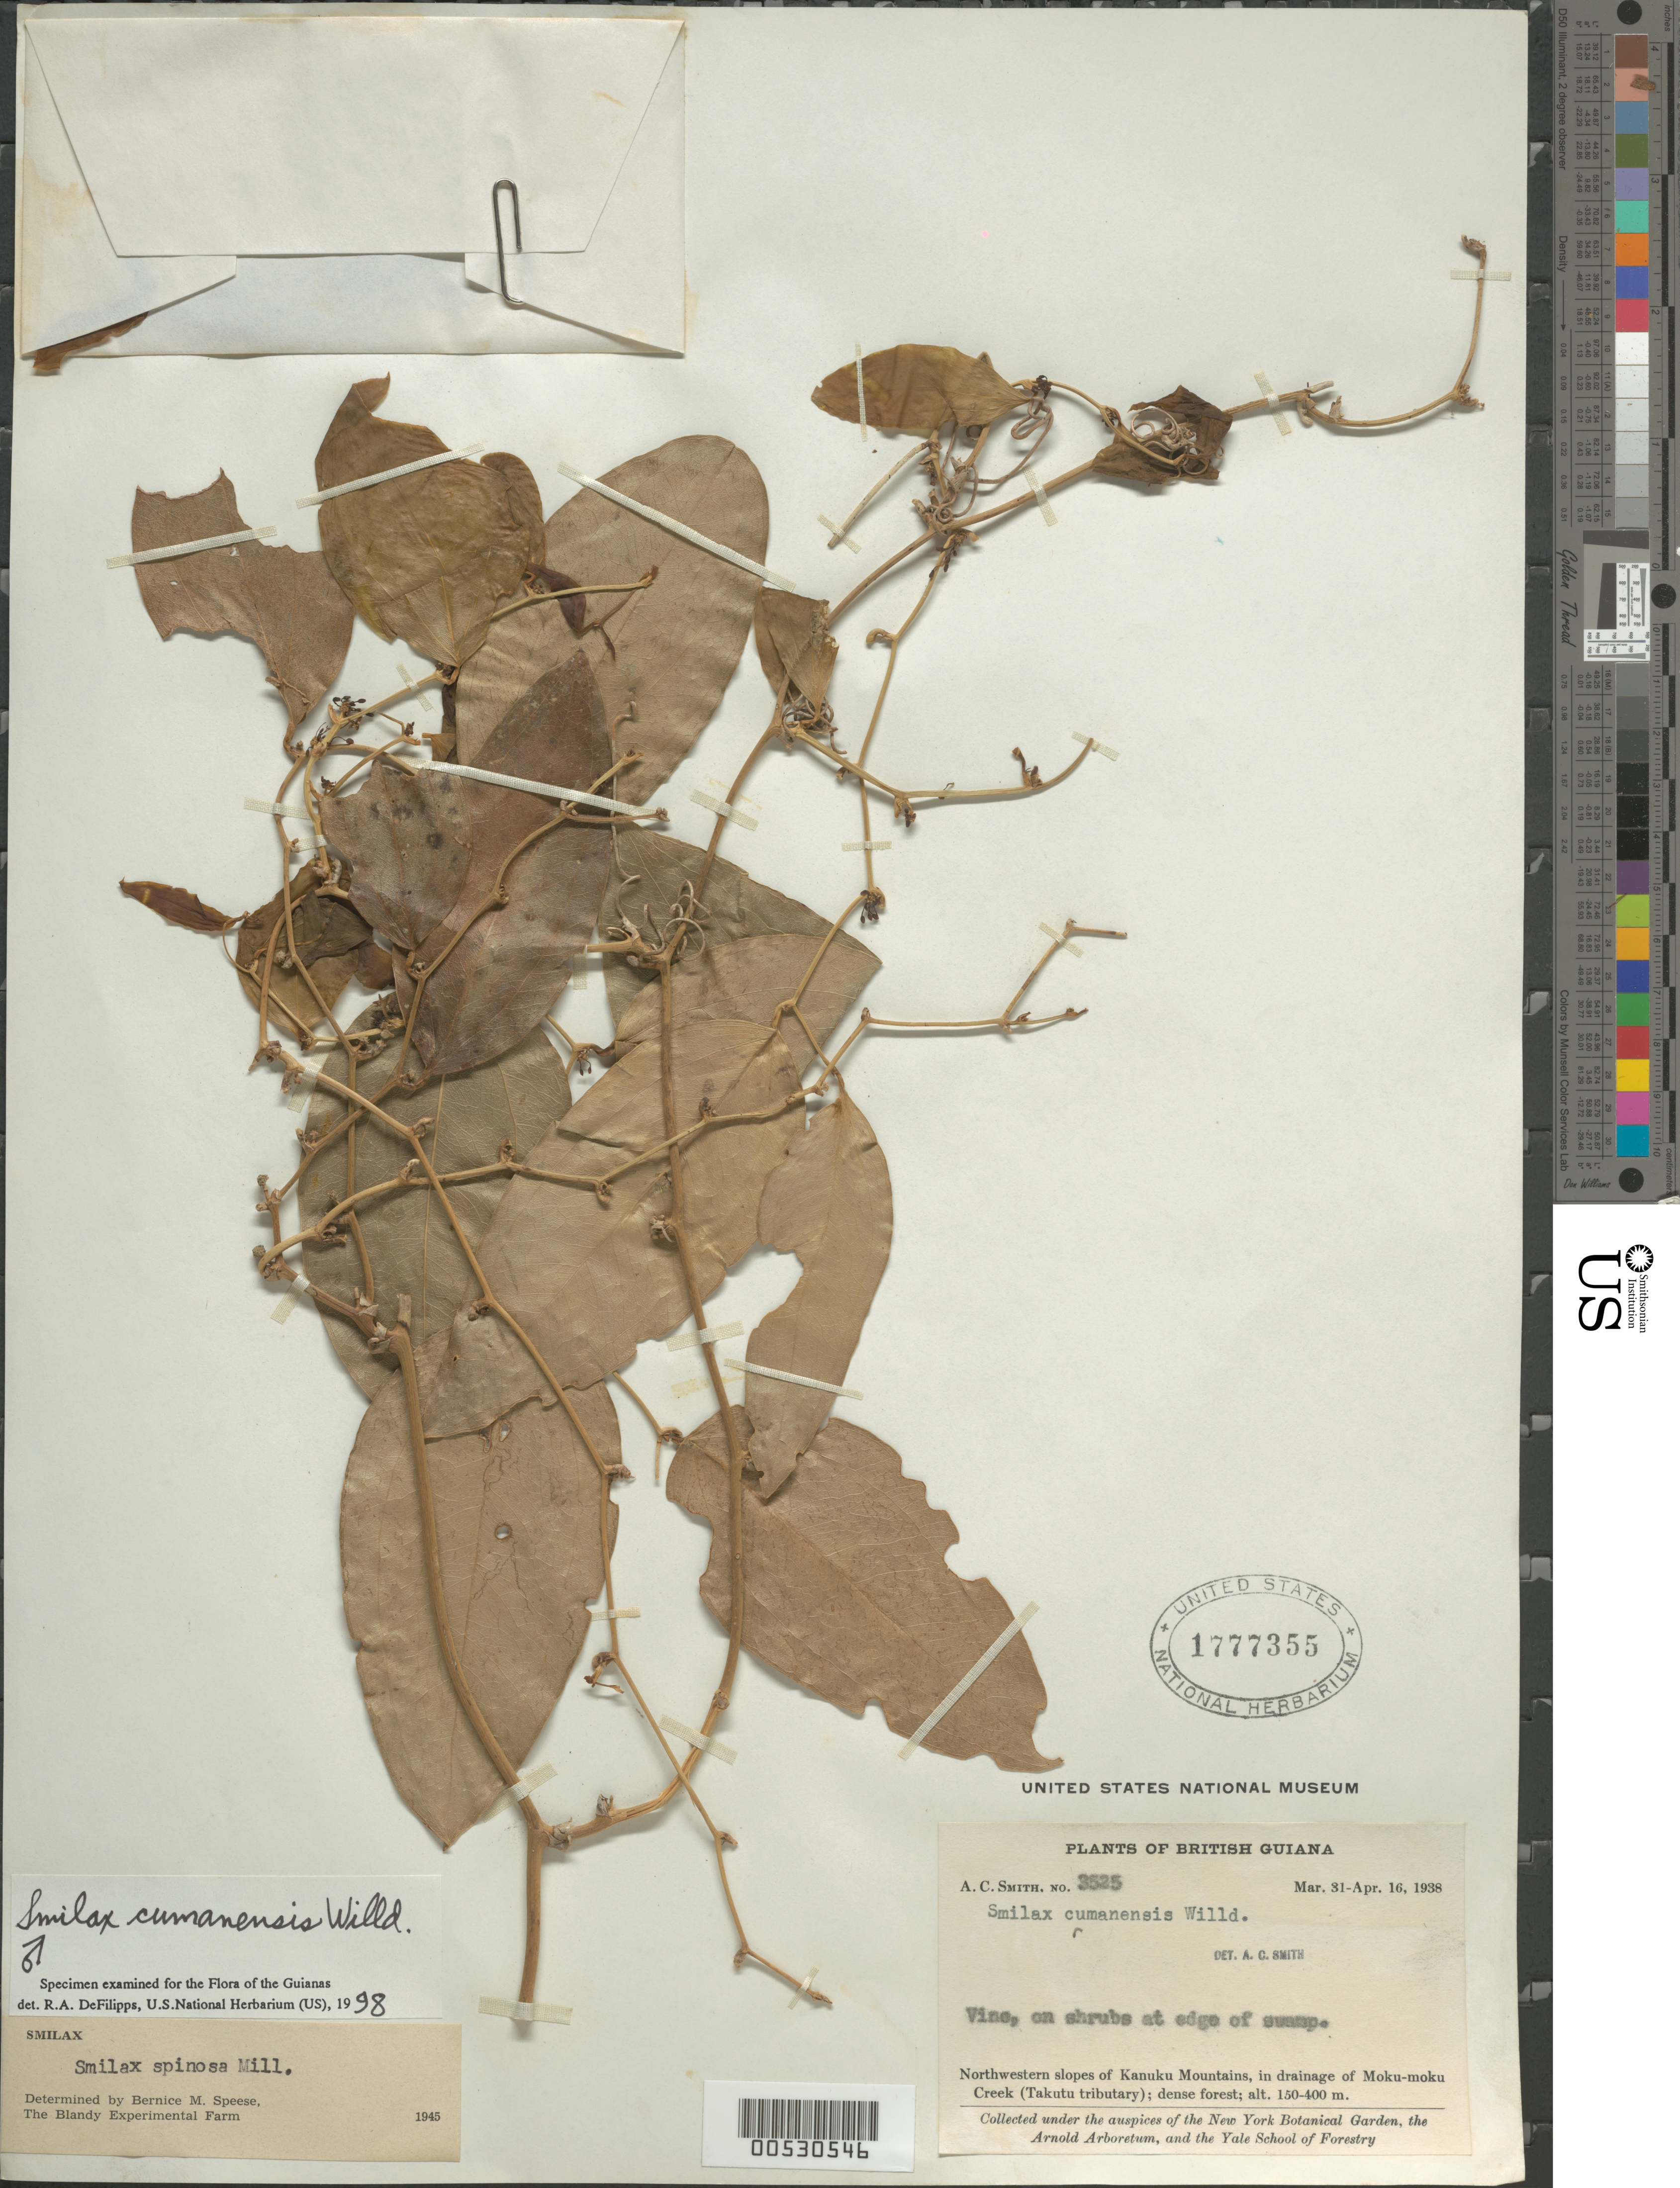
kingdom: Plantae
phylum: Tracheophyta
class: Liliopsida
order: Liliales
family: Smilacaceae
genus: Smilax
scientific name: Smilax cumanensis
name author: Humb. & Bonpl. ex Willd.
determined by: DeFilipps, R. A.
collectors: A. C. Smith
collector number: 3525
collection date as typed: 31-Mar-38 to 16-Apr-38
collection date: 1938-03-31/1938-04-16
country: Guyana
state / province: U. Takutu-U. Essequibo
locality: Kanuku Mts., NW slopes, in drainage of Moku-moku Creek (Takutu tributary)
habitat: Dense forest; on shrubs at edge of swamp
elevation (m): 150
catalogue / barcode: US 1777355